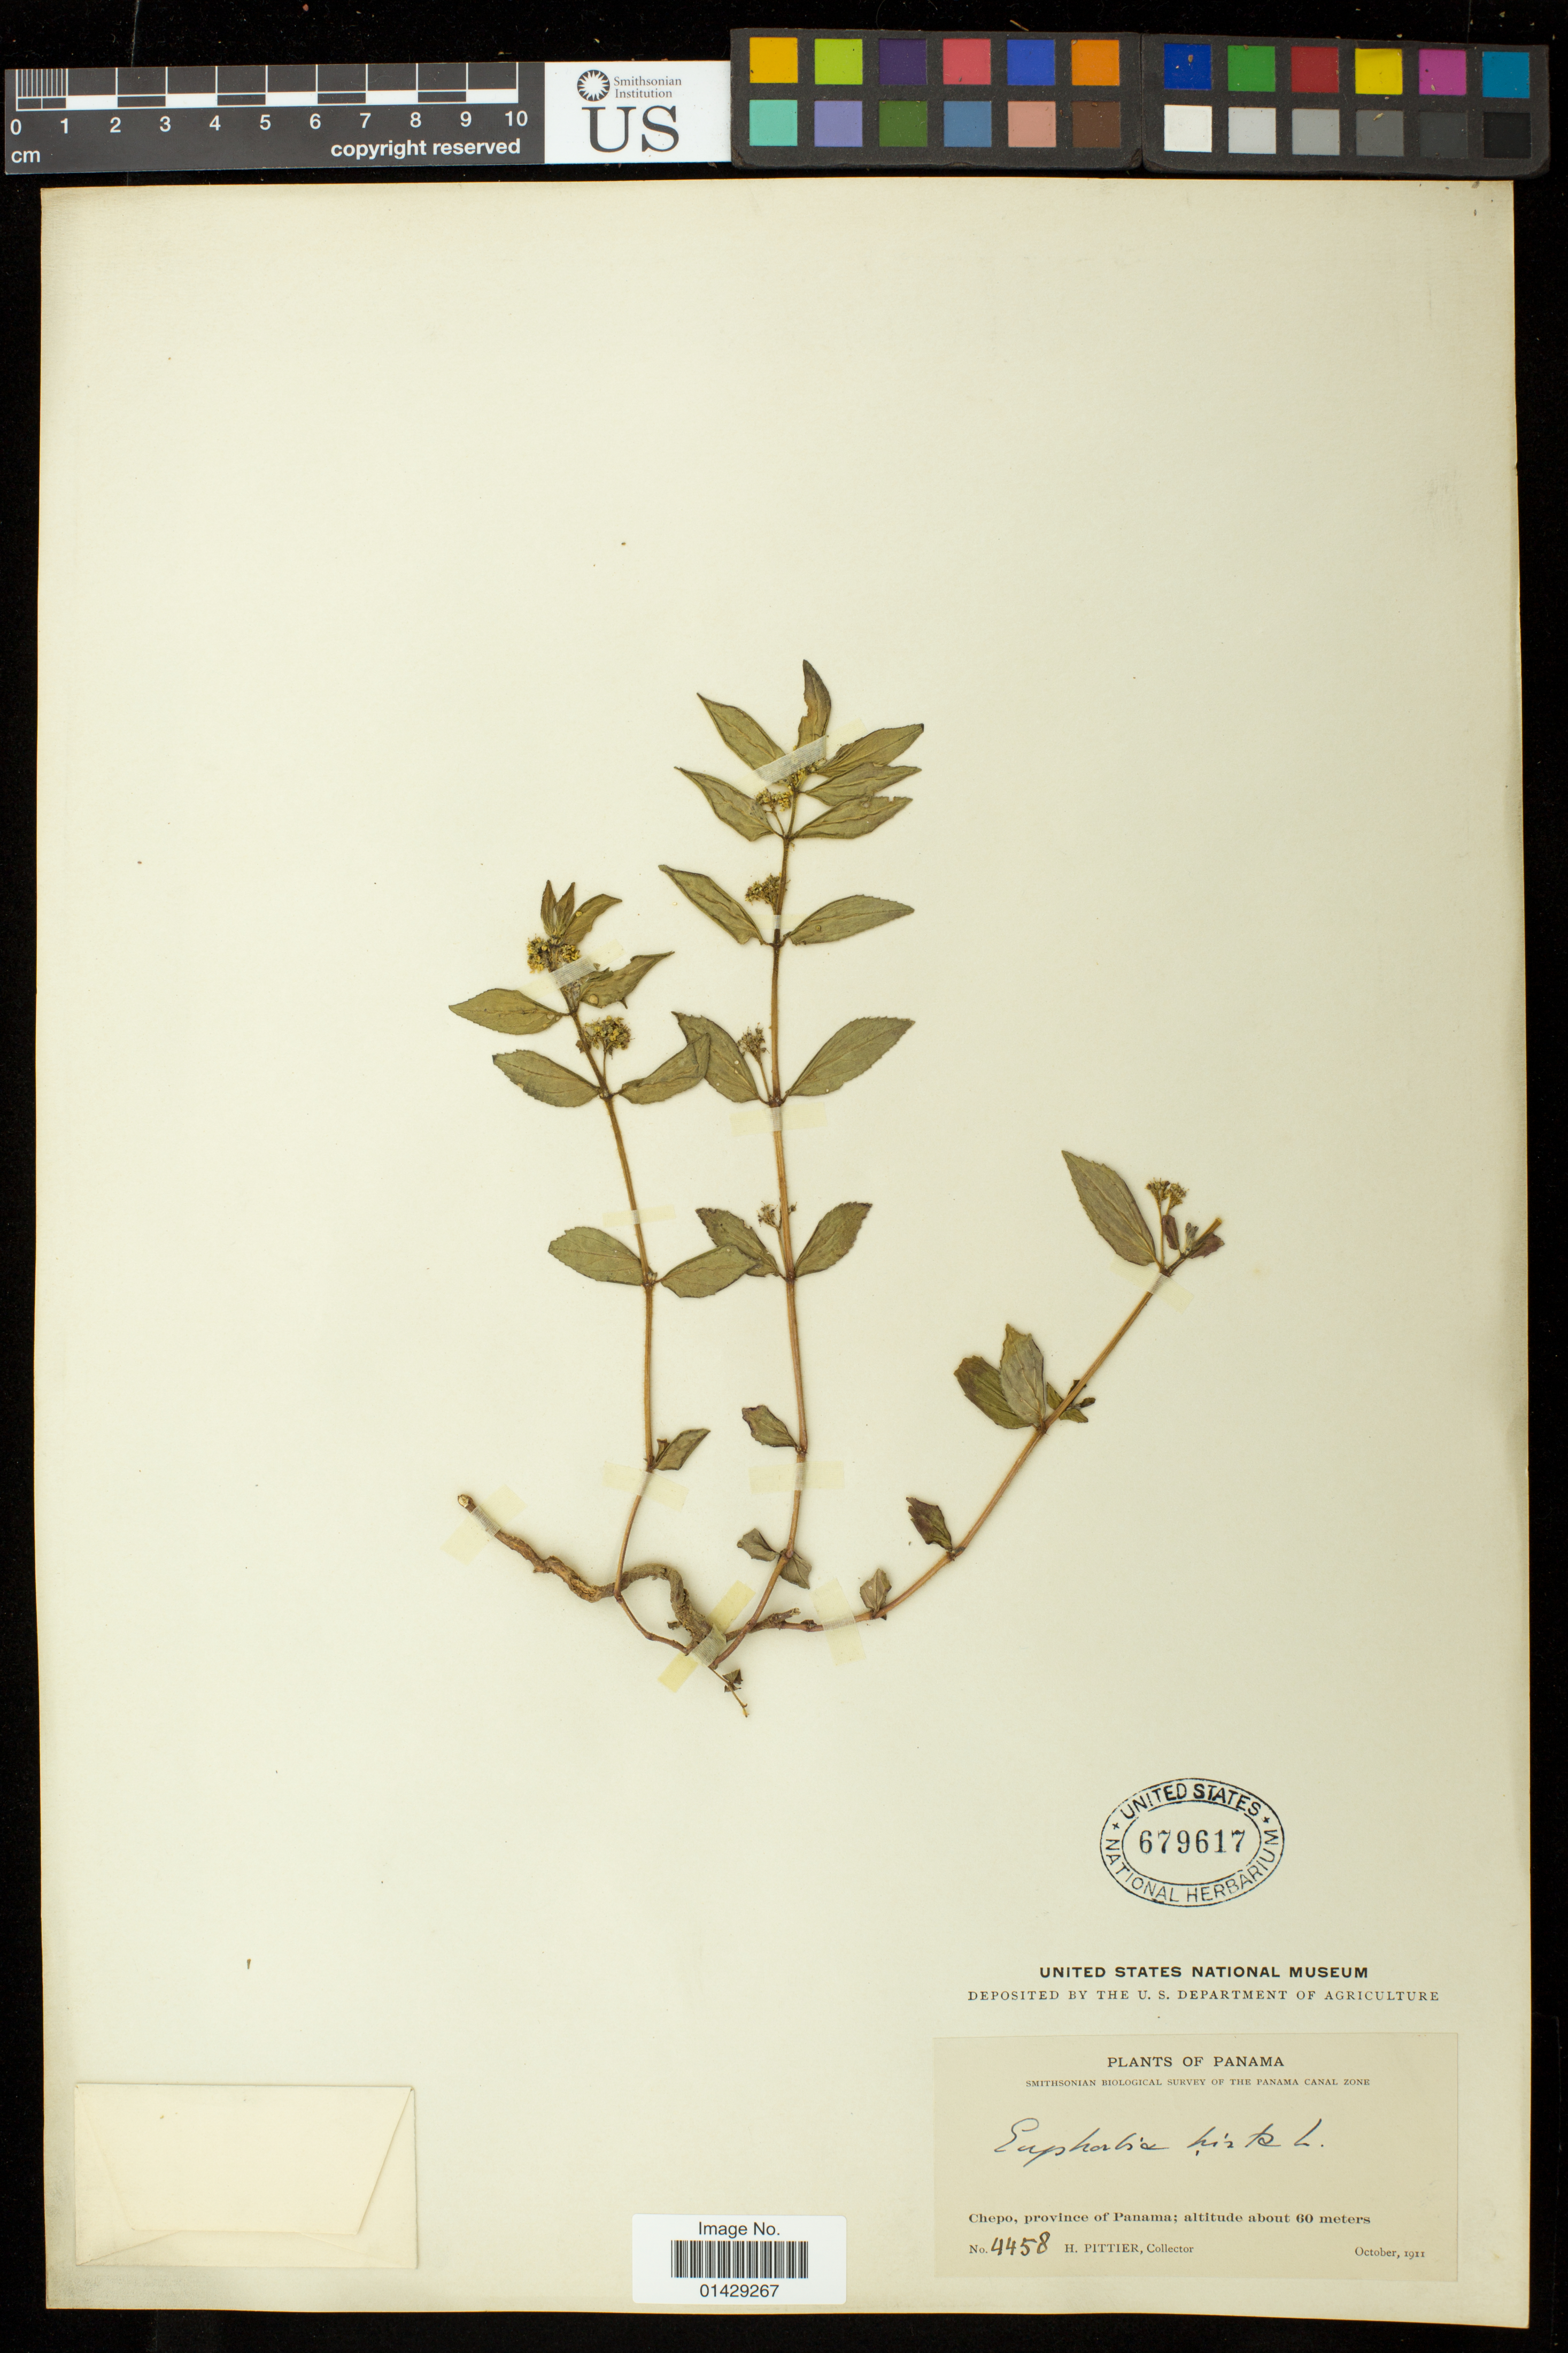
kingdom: Plantae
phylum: Tracheophyta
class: Magnoliopsida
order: Malpighiales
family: Euphorbiaceae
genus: Euphorbia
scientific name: Euphorbia hirta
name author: L.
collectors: H. F. Pittier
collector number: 4458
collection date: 1911-10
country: Panama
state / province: Panamá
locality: Chepo, Panama Canal Zone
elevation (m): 60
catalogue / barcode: US 679617